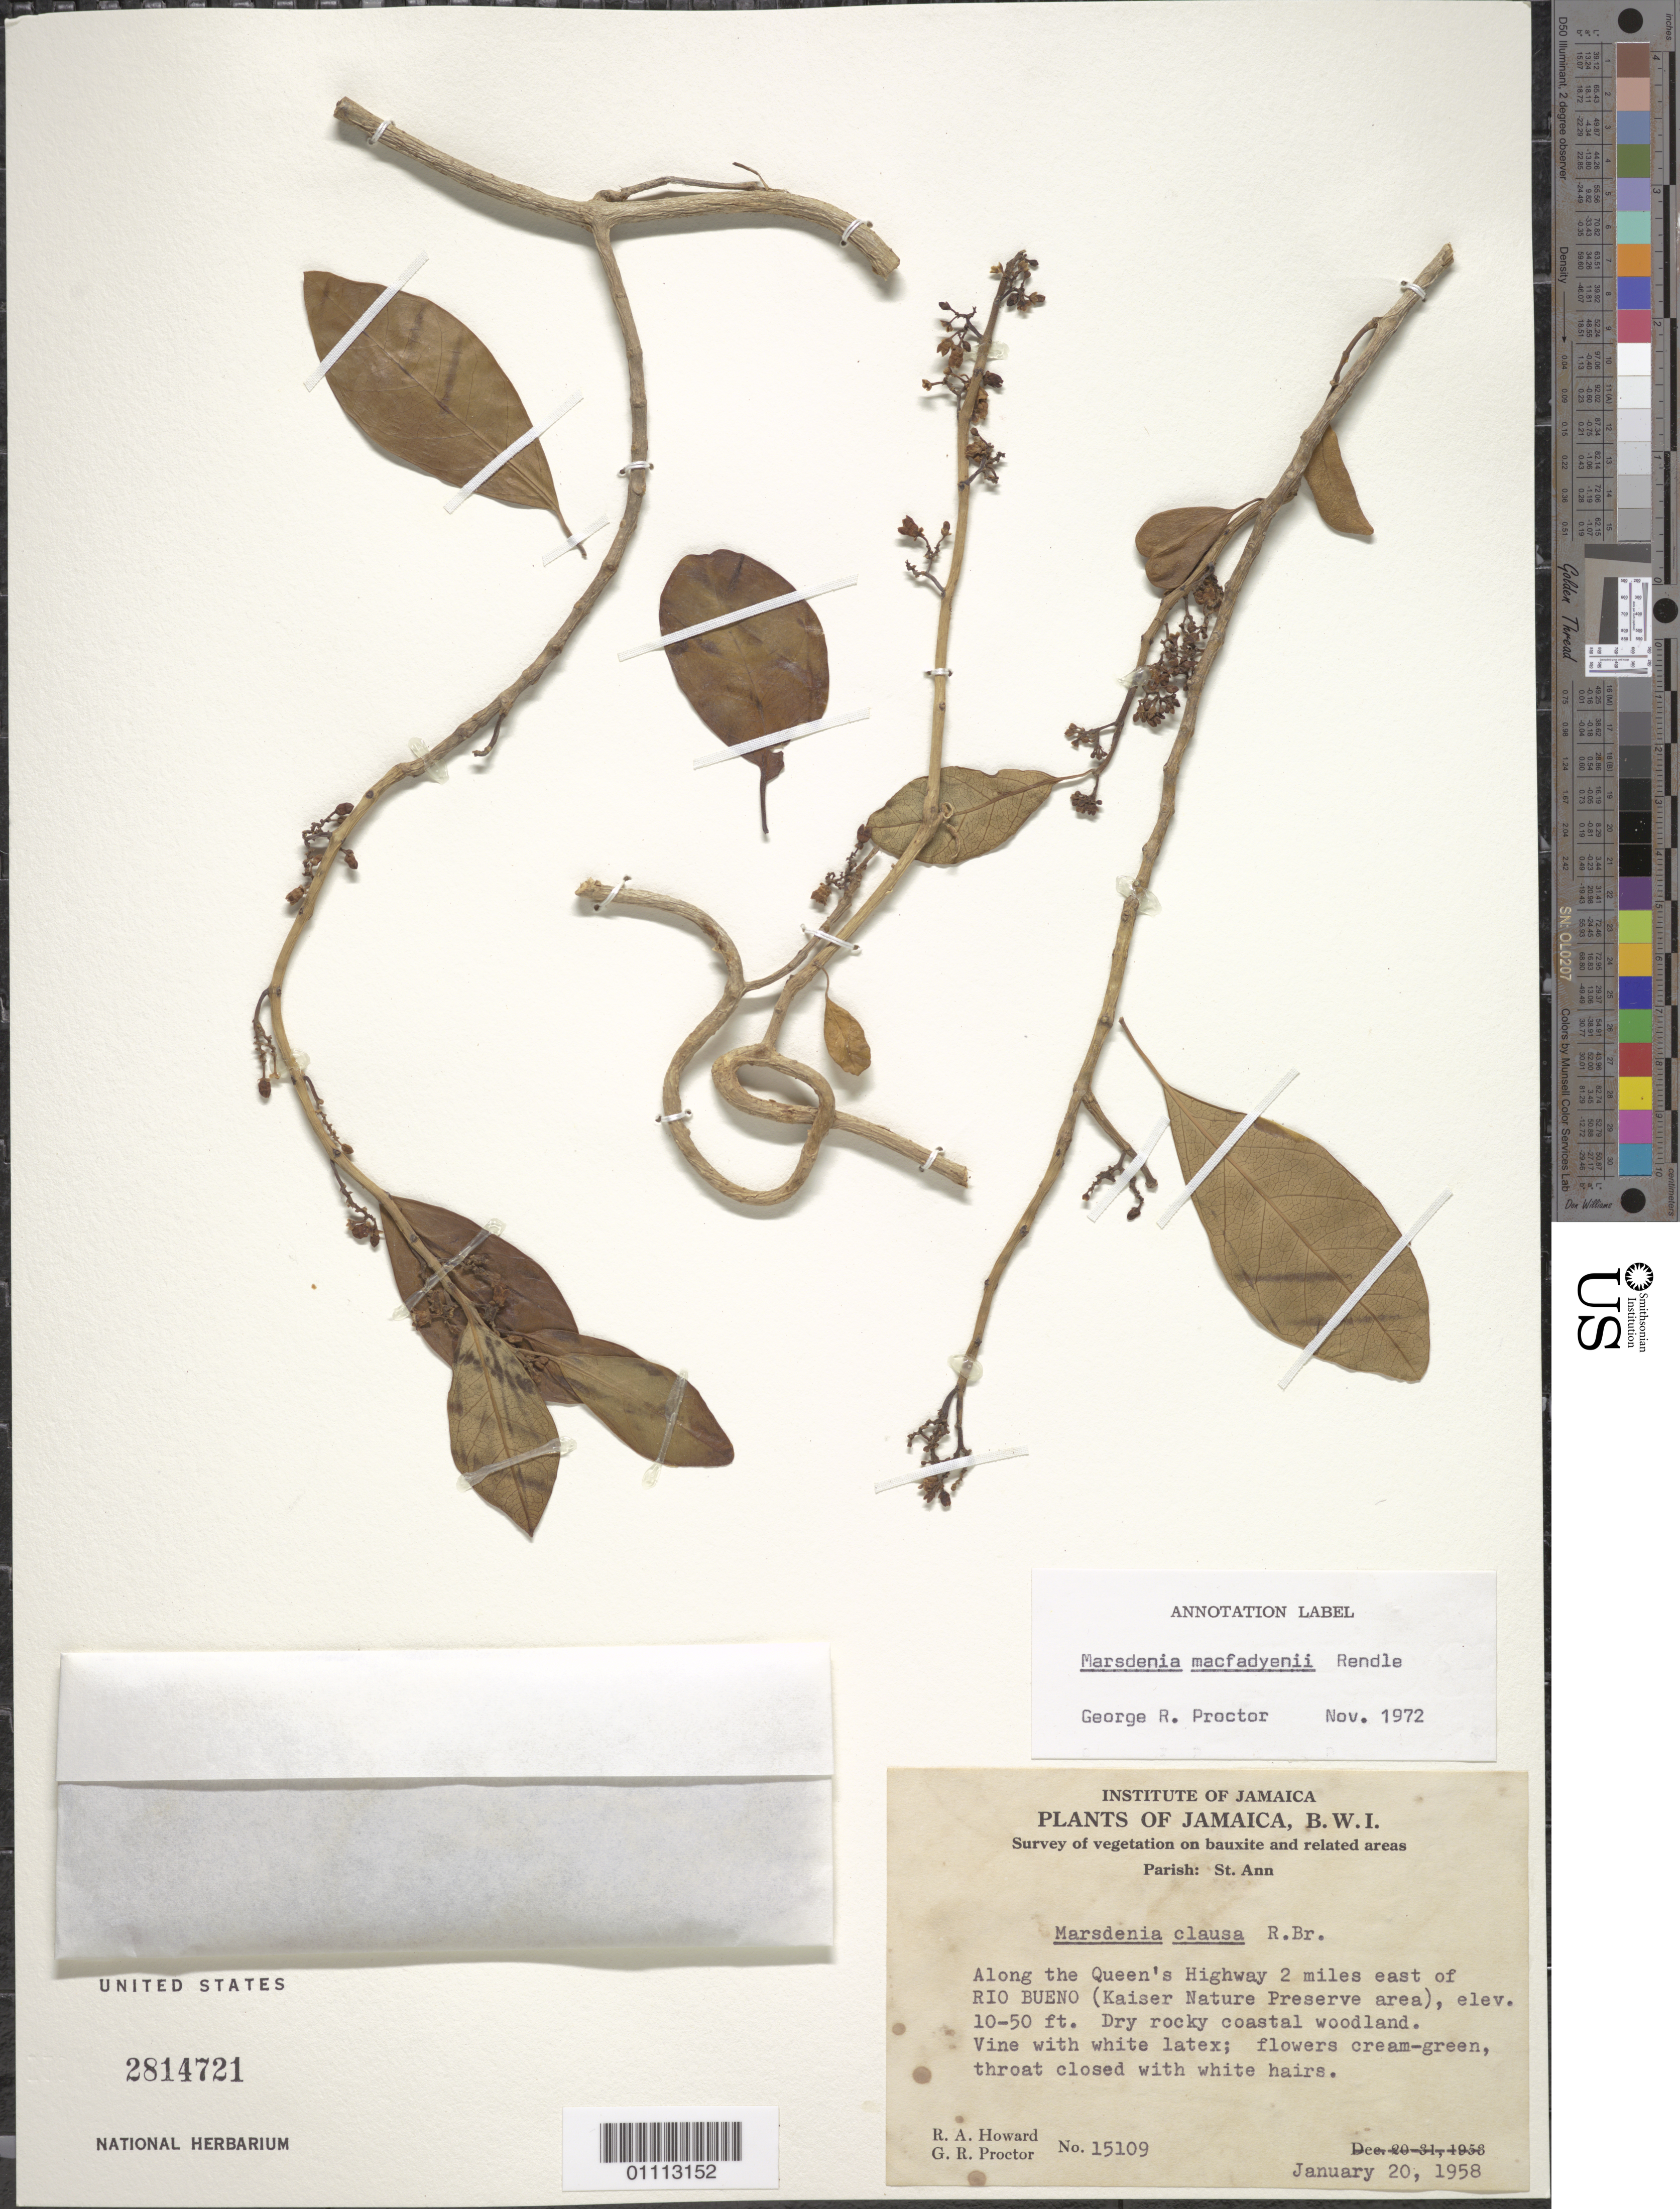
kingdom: Plantae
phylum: Tracheophyta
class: Magnoliopsida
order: Gentianales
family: Apocynaceae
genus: Marsdenia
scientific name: Marsdenia macfadyenii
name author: Rendle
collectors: R. A. Howard & G. R. Proctor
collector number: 15109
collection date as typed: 20 Jan 1958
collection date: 1958-01-20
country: Jamaica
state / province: Saint Ann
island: Jamaica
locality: Along the Queen's Highway 2 miles E of Rio Bueno (Kaiser Nature Preserve area). Dry rocky coastal woodland.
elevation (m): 3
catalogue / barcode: US 2814721